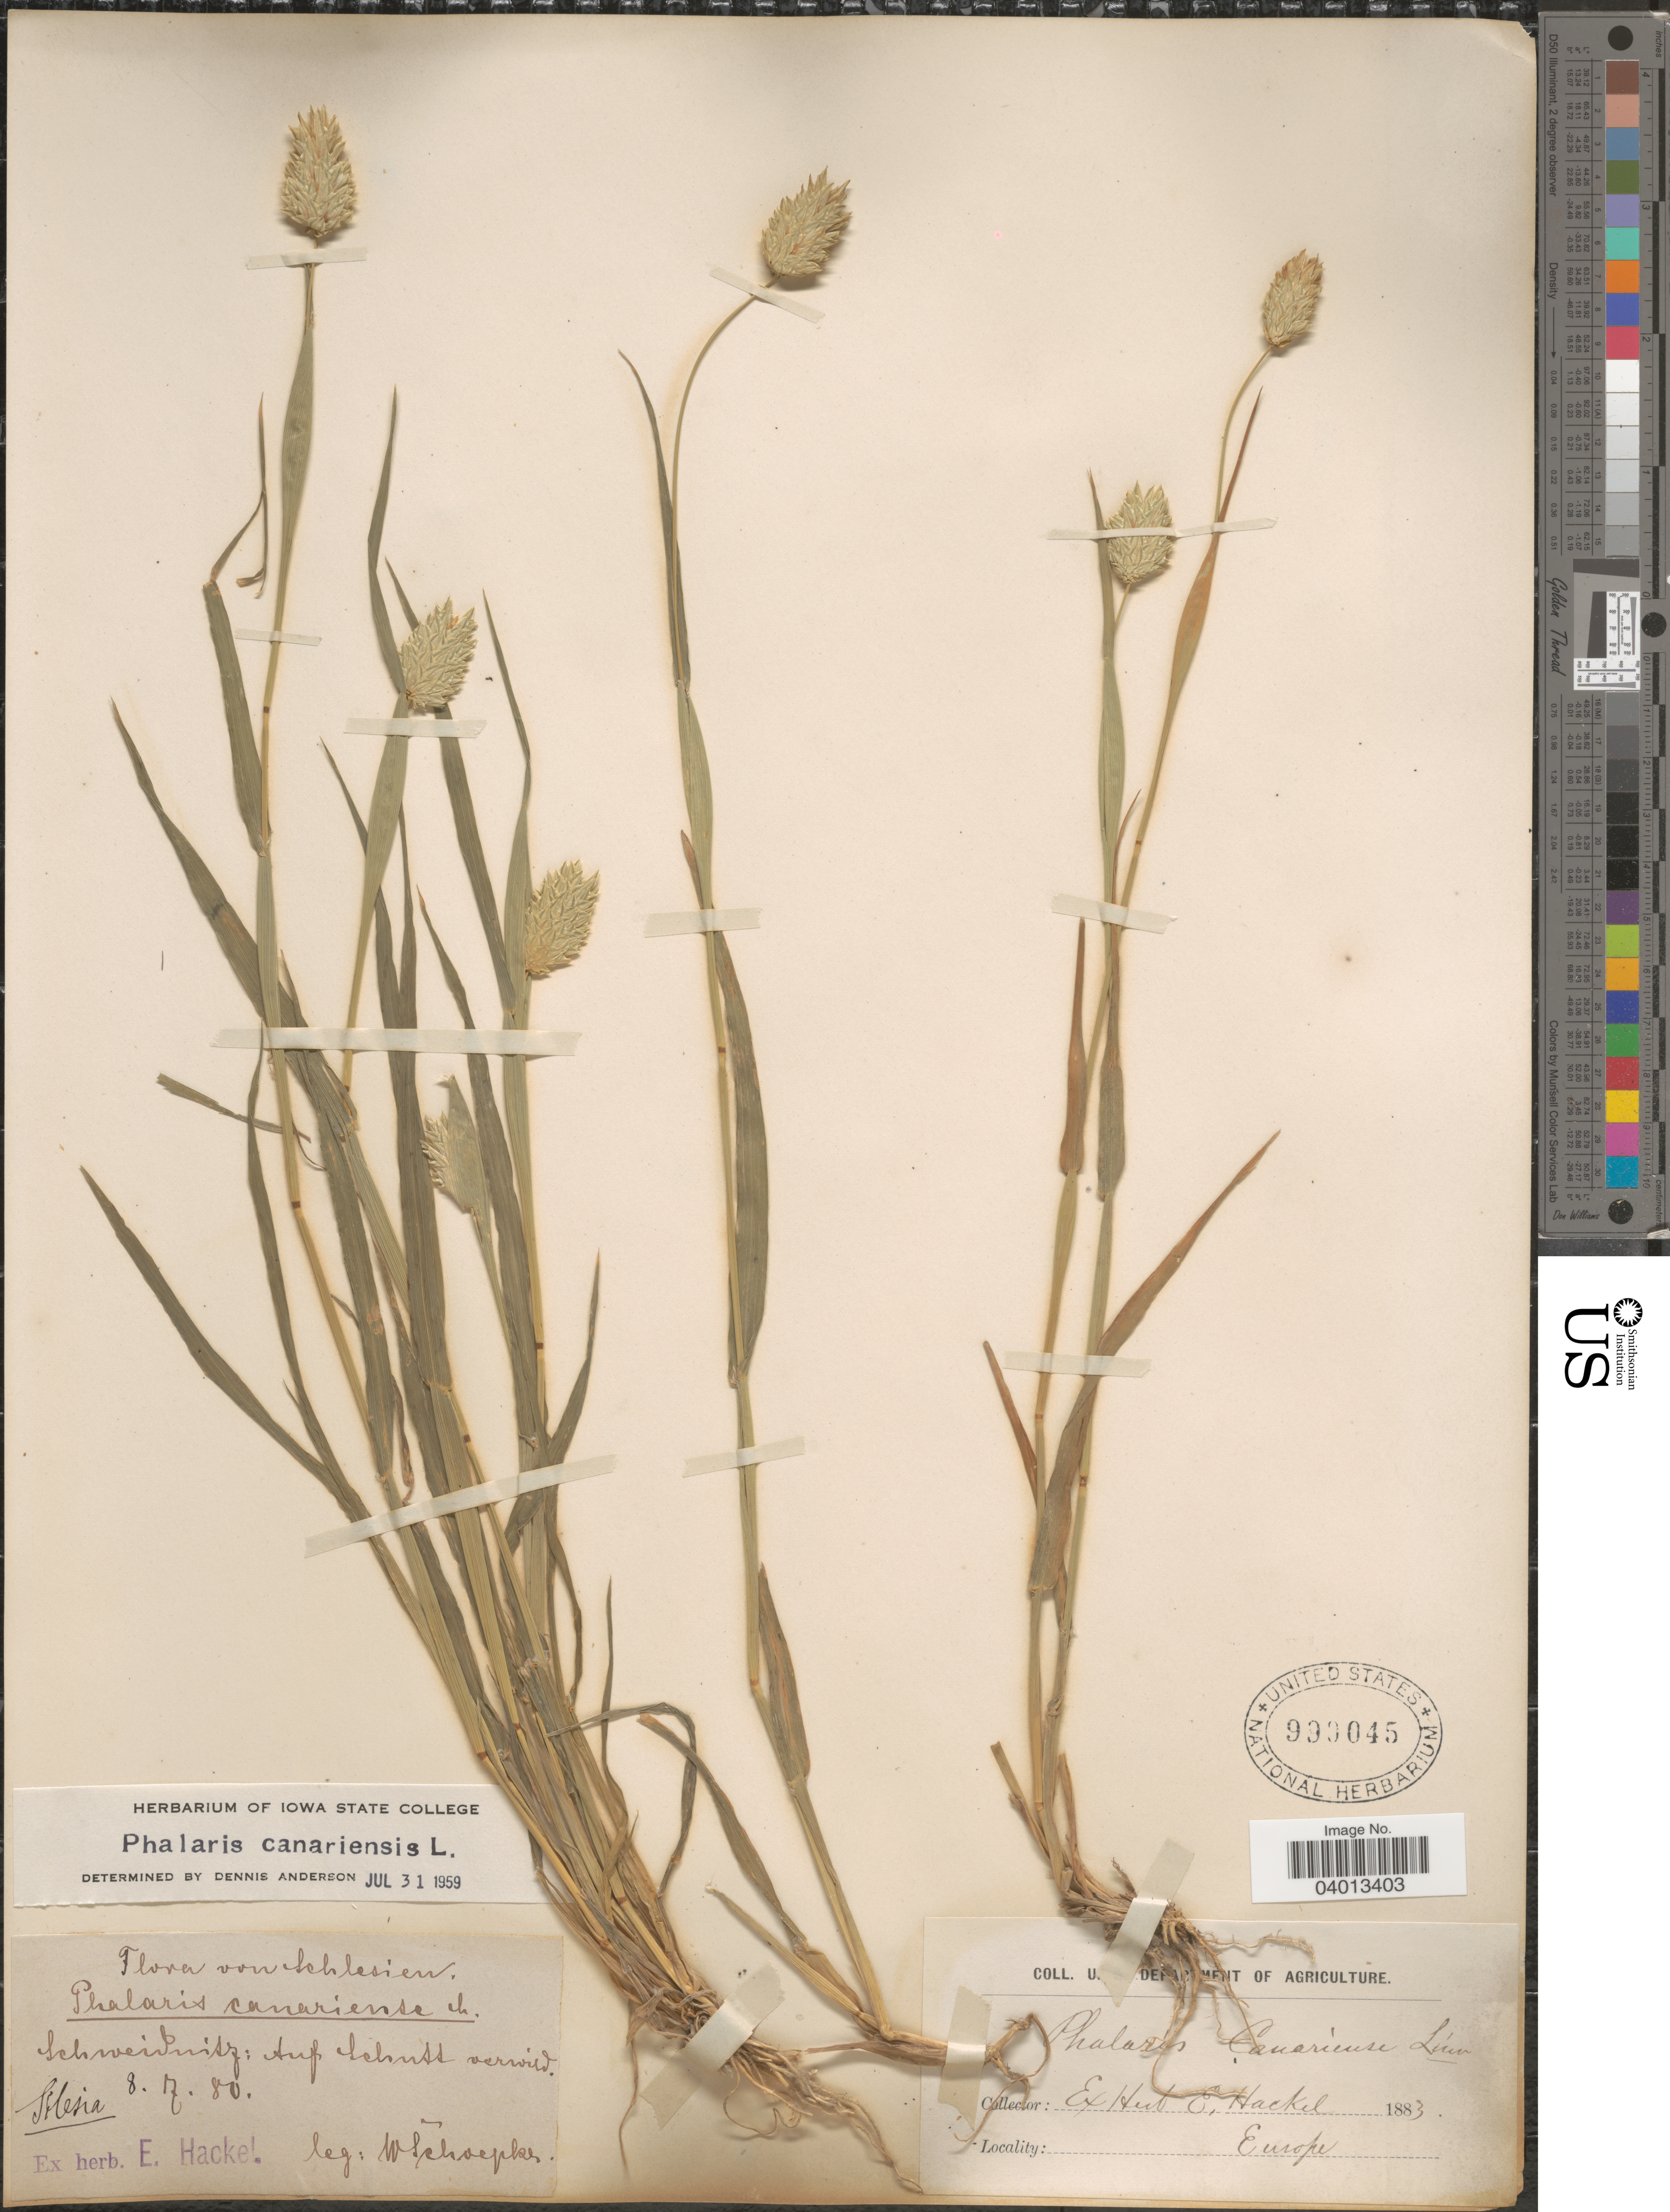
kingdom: Plantae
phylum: Tracheophyta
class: Liliopsida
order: Poales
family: Poaceae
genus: Phalaris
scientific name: Phalaris canariensis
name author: L.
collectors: W. Schoepke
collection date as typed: Transcribed d/m/y: 8/7/80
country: Poland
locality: Schlesien. Schweidnitz: Auf Schuss versild. Thesia.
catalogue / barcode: US 999045